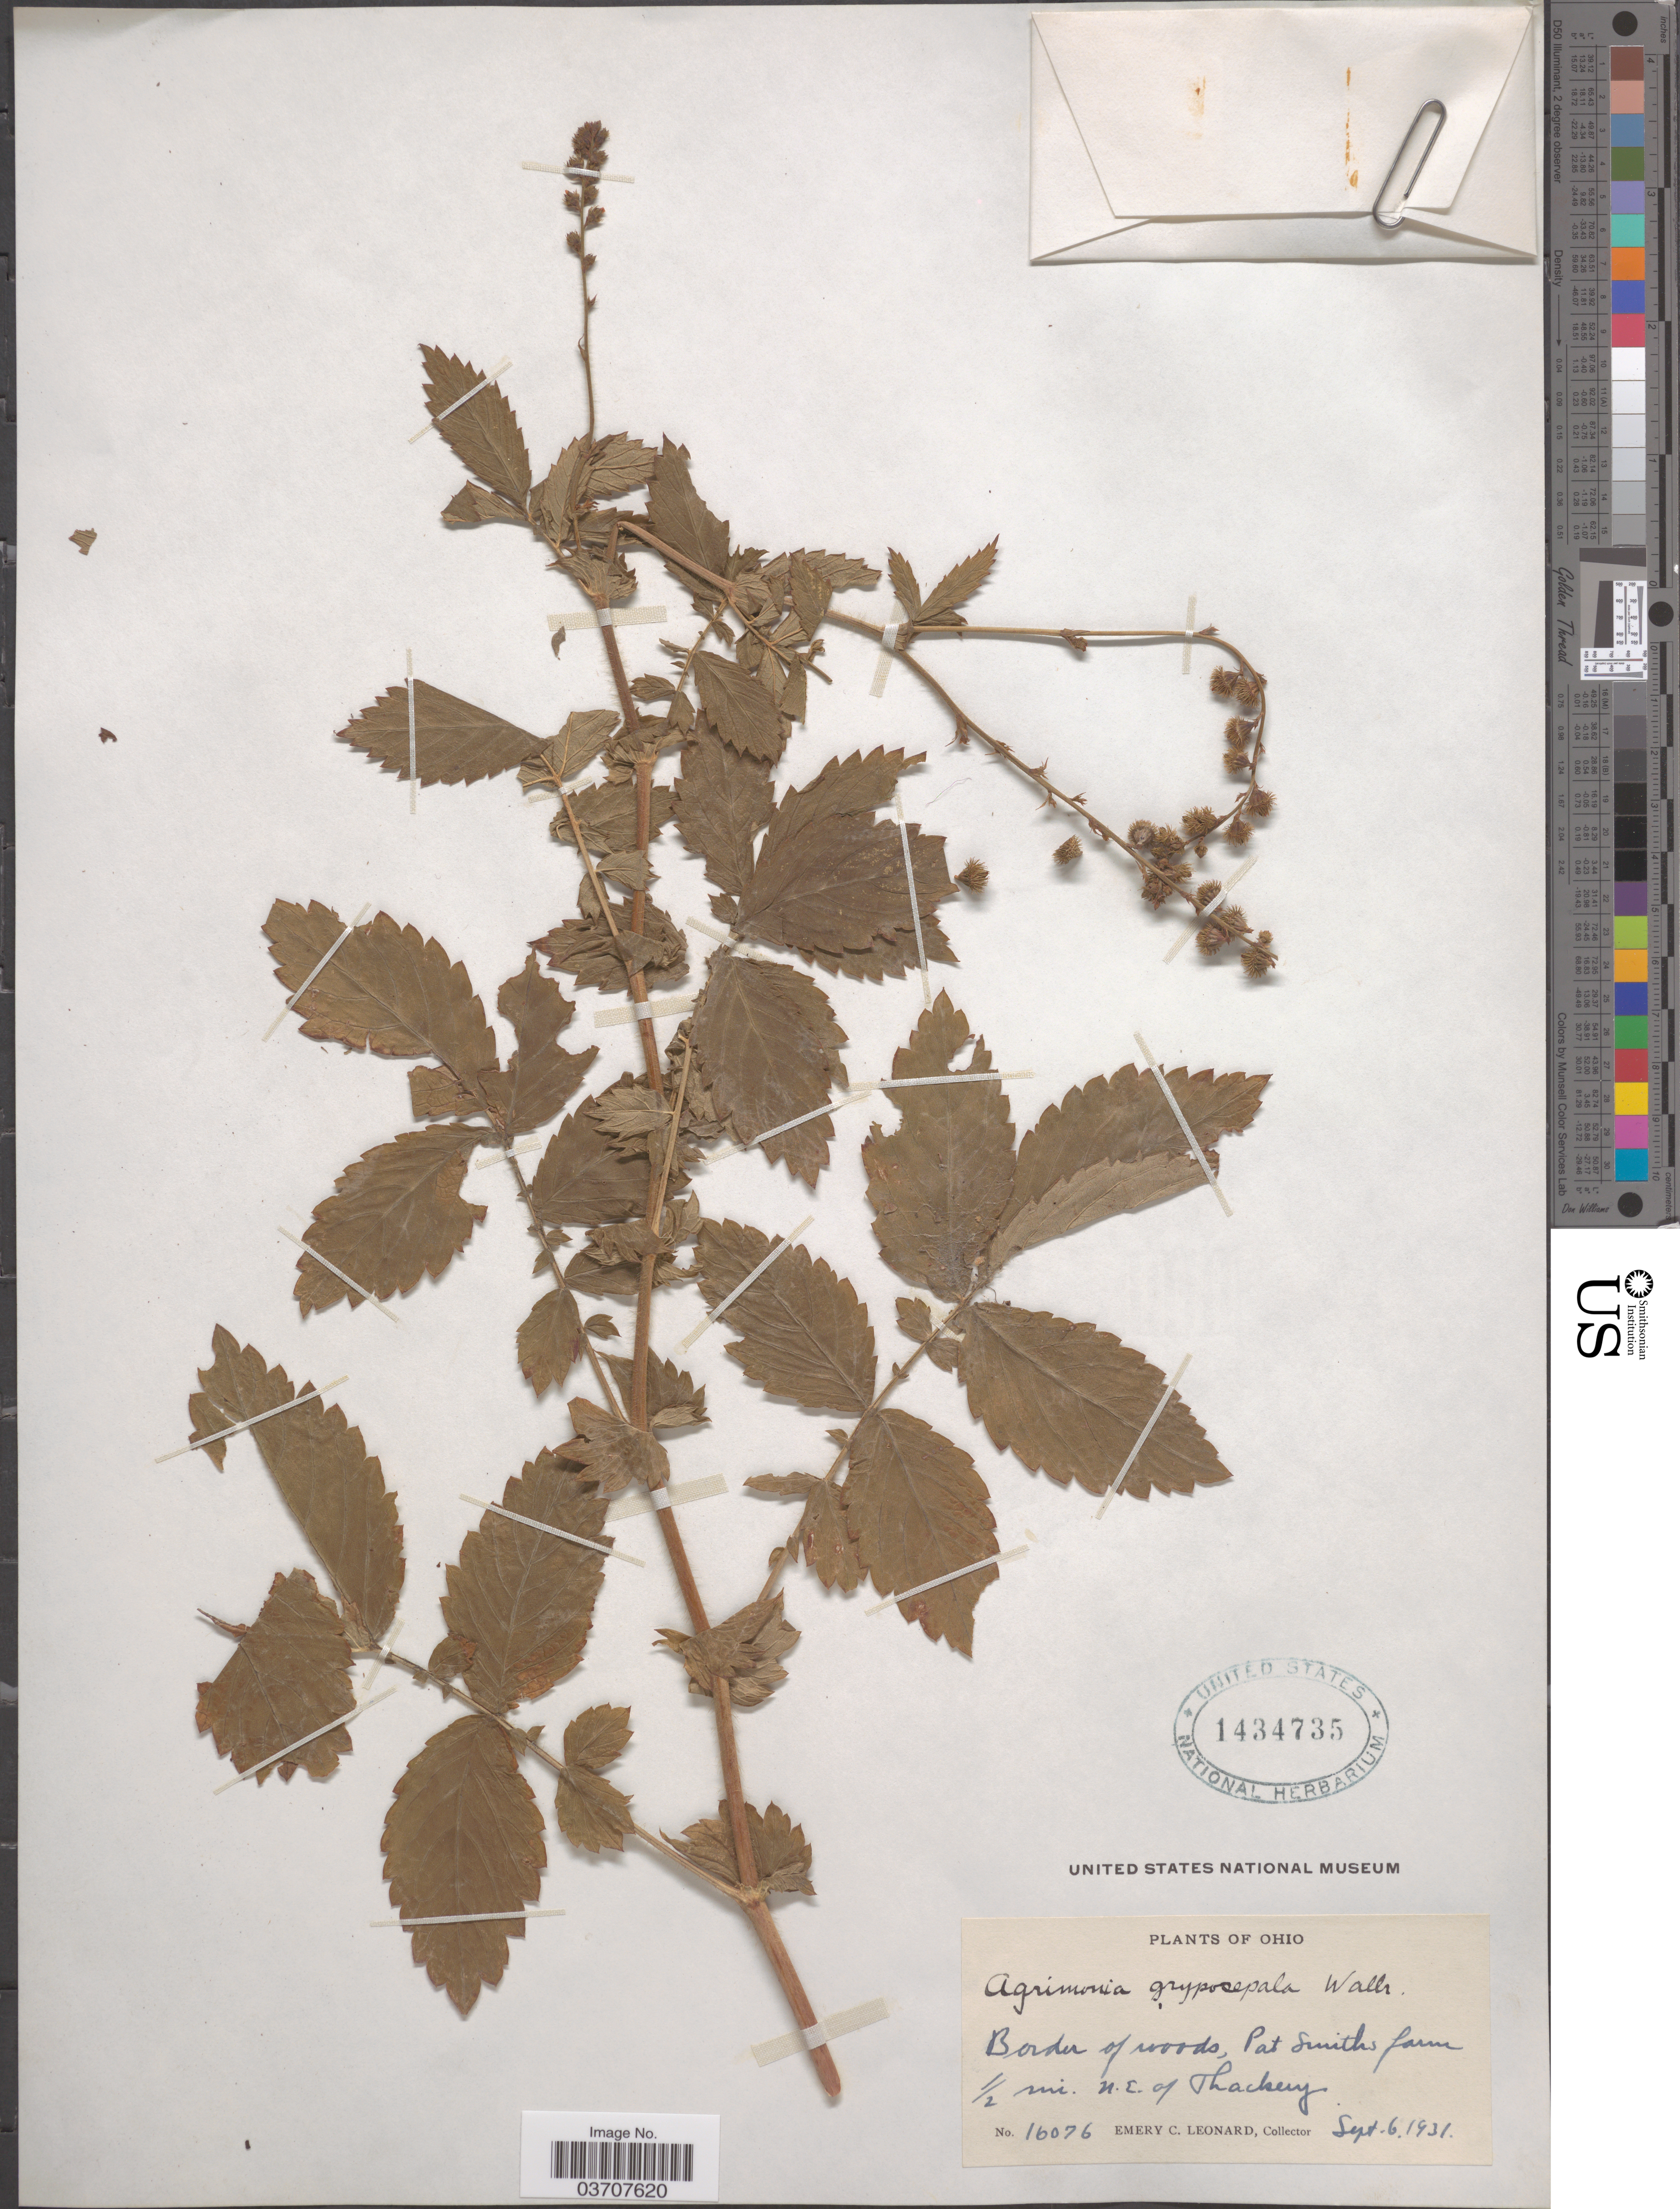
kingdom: Plantae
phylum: Tracheophyta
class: Magnoliopsida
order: Rosales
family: Rosaceae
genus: Agrimonia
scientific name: Agrimonia gryposepala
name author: Wallr.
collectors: E. C. Leonard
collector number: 16076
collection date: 1931-09-06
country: United States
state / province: Ohio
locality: Border of woods, Pat Smiths farm ½ mi. N. E. of Thackery.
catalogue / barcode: US 1434735